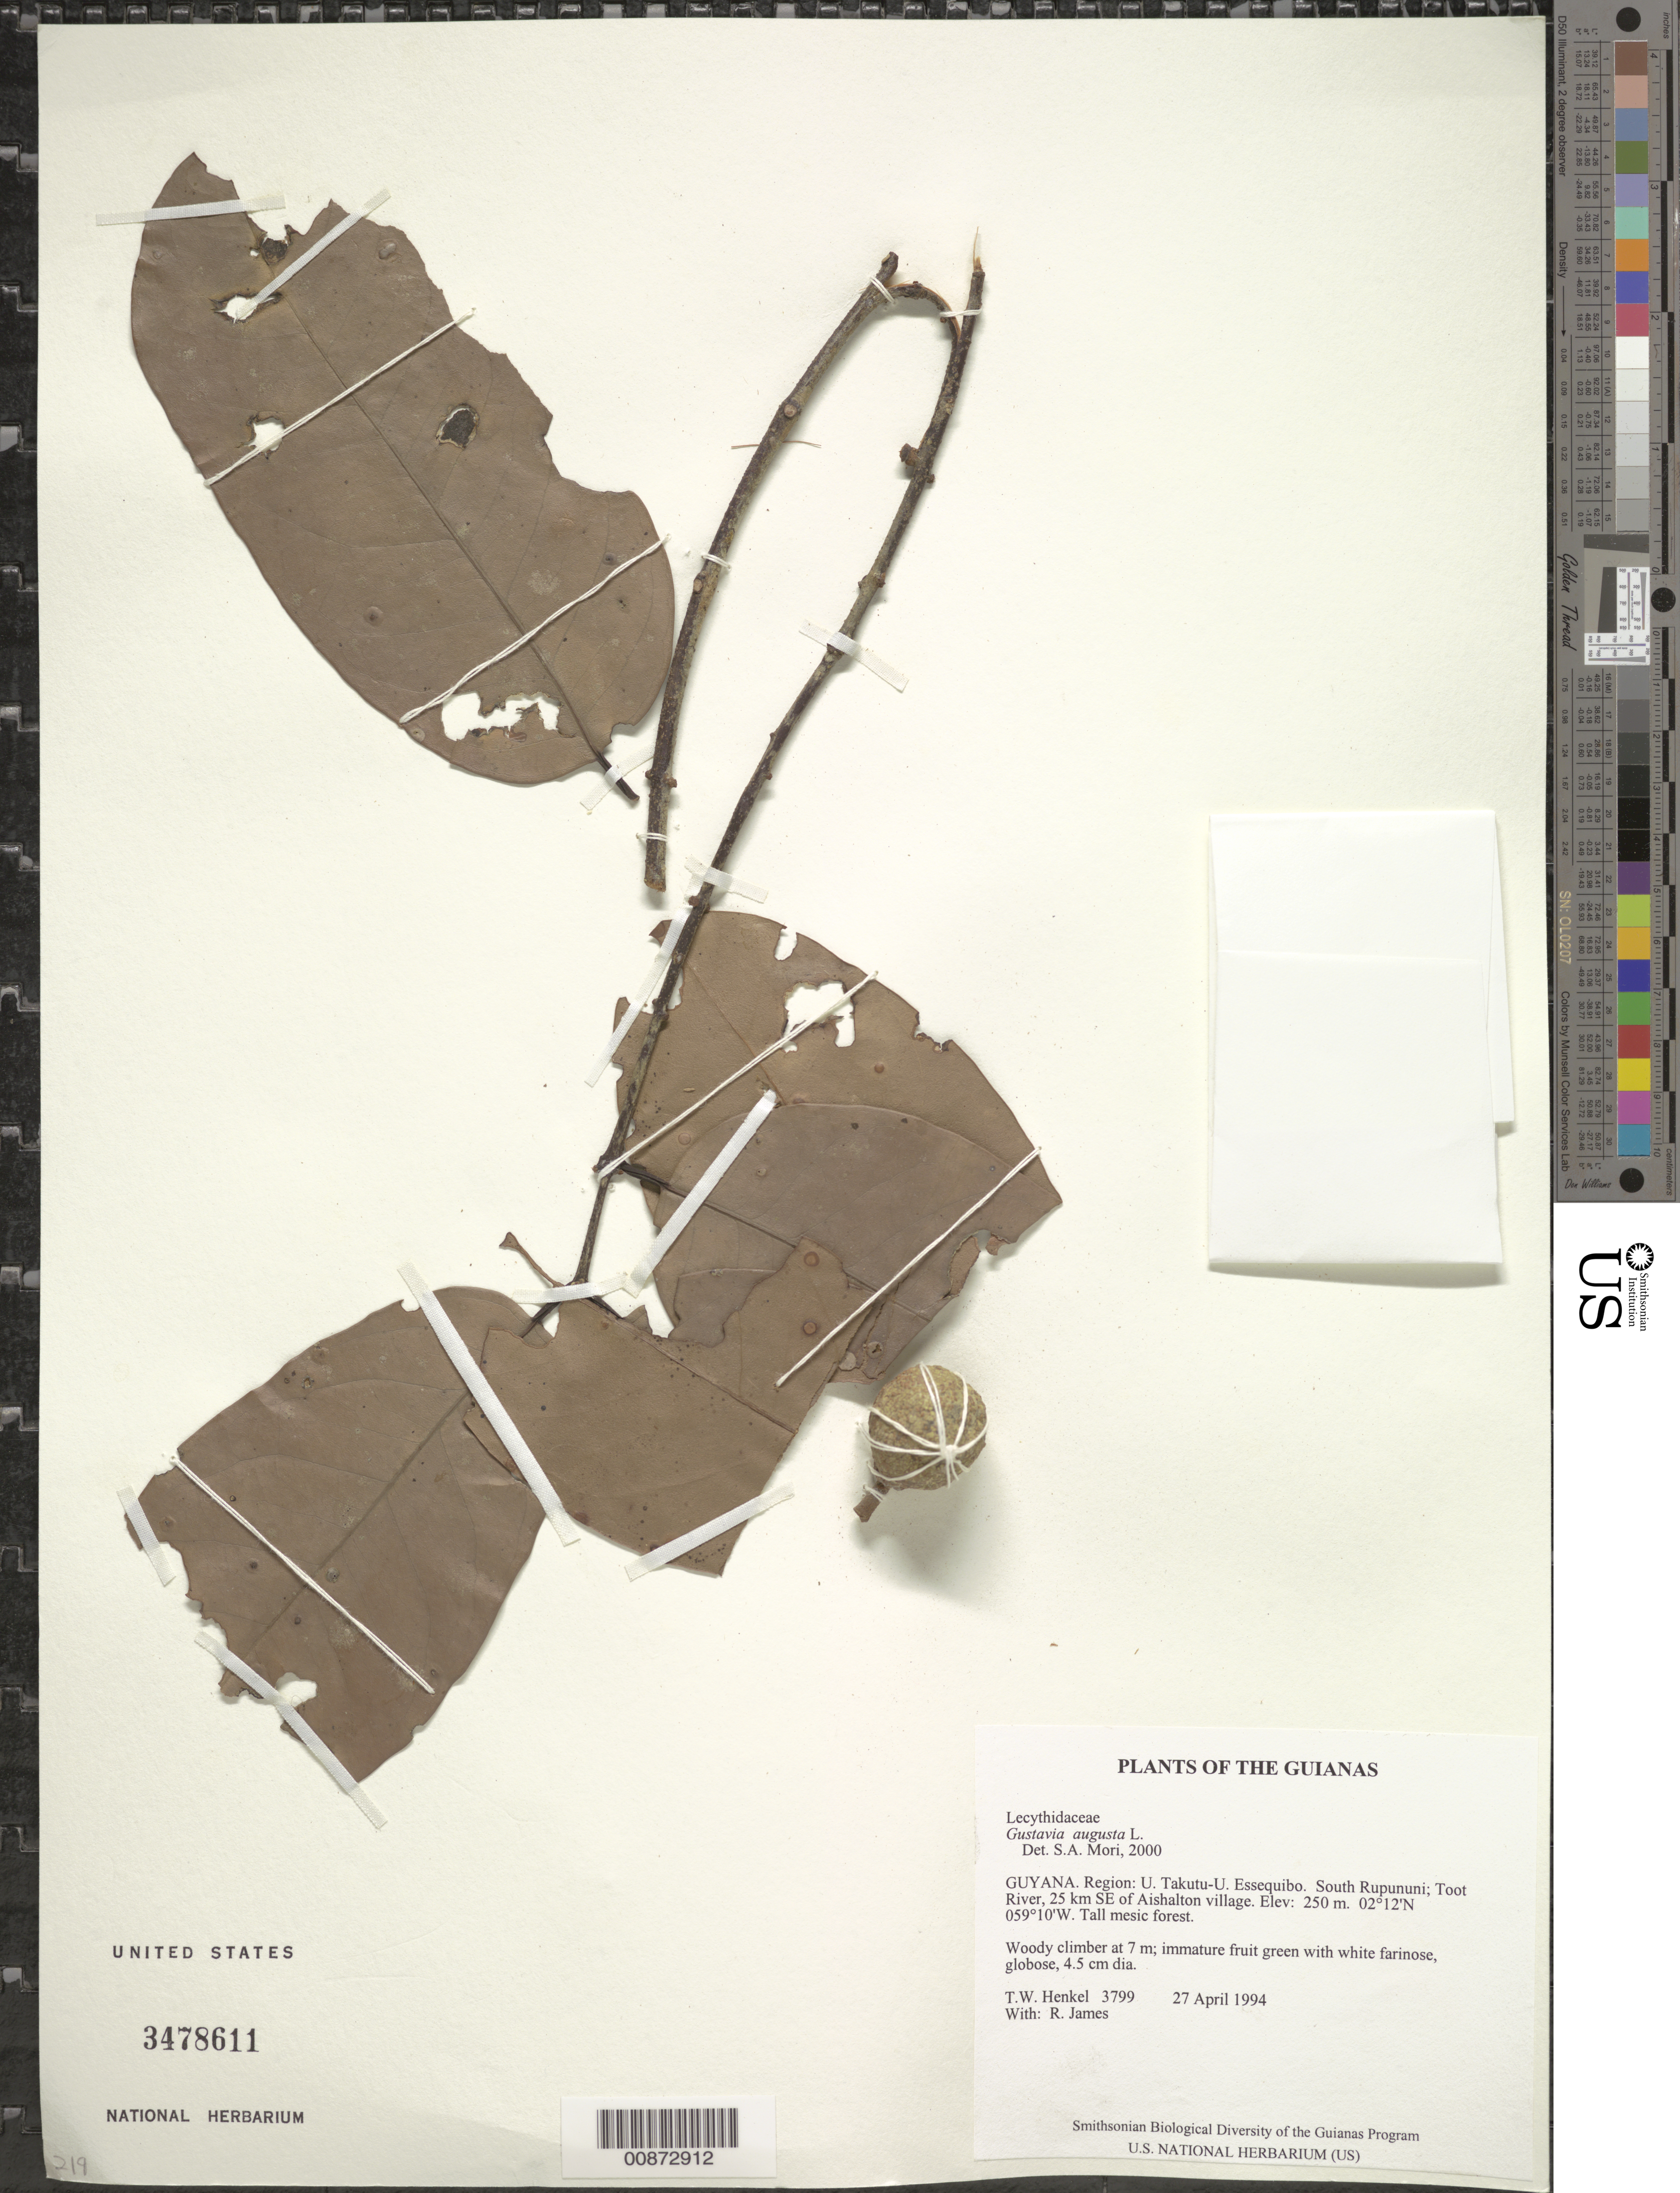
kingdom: Plantae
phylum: Tracheophyta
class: Magnoliopsida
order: Ericales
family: Lecythidaceae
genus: Gustavia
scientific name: Gustavia augusta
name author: L.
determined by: Mori, Scott A.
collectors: T. Henkel & R. James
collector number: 3799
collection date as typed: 27 April 1994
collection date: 1994-04-27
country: Guyana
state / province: U. Takutu-U. Essequibo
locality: South Rupununi; Toot River, 25 km SE of Aishalton village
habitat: Tall mesic forest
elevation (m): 250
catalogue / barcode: US 3478611